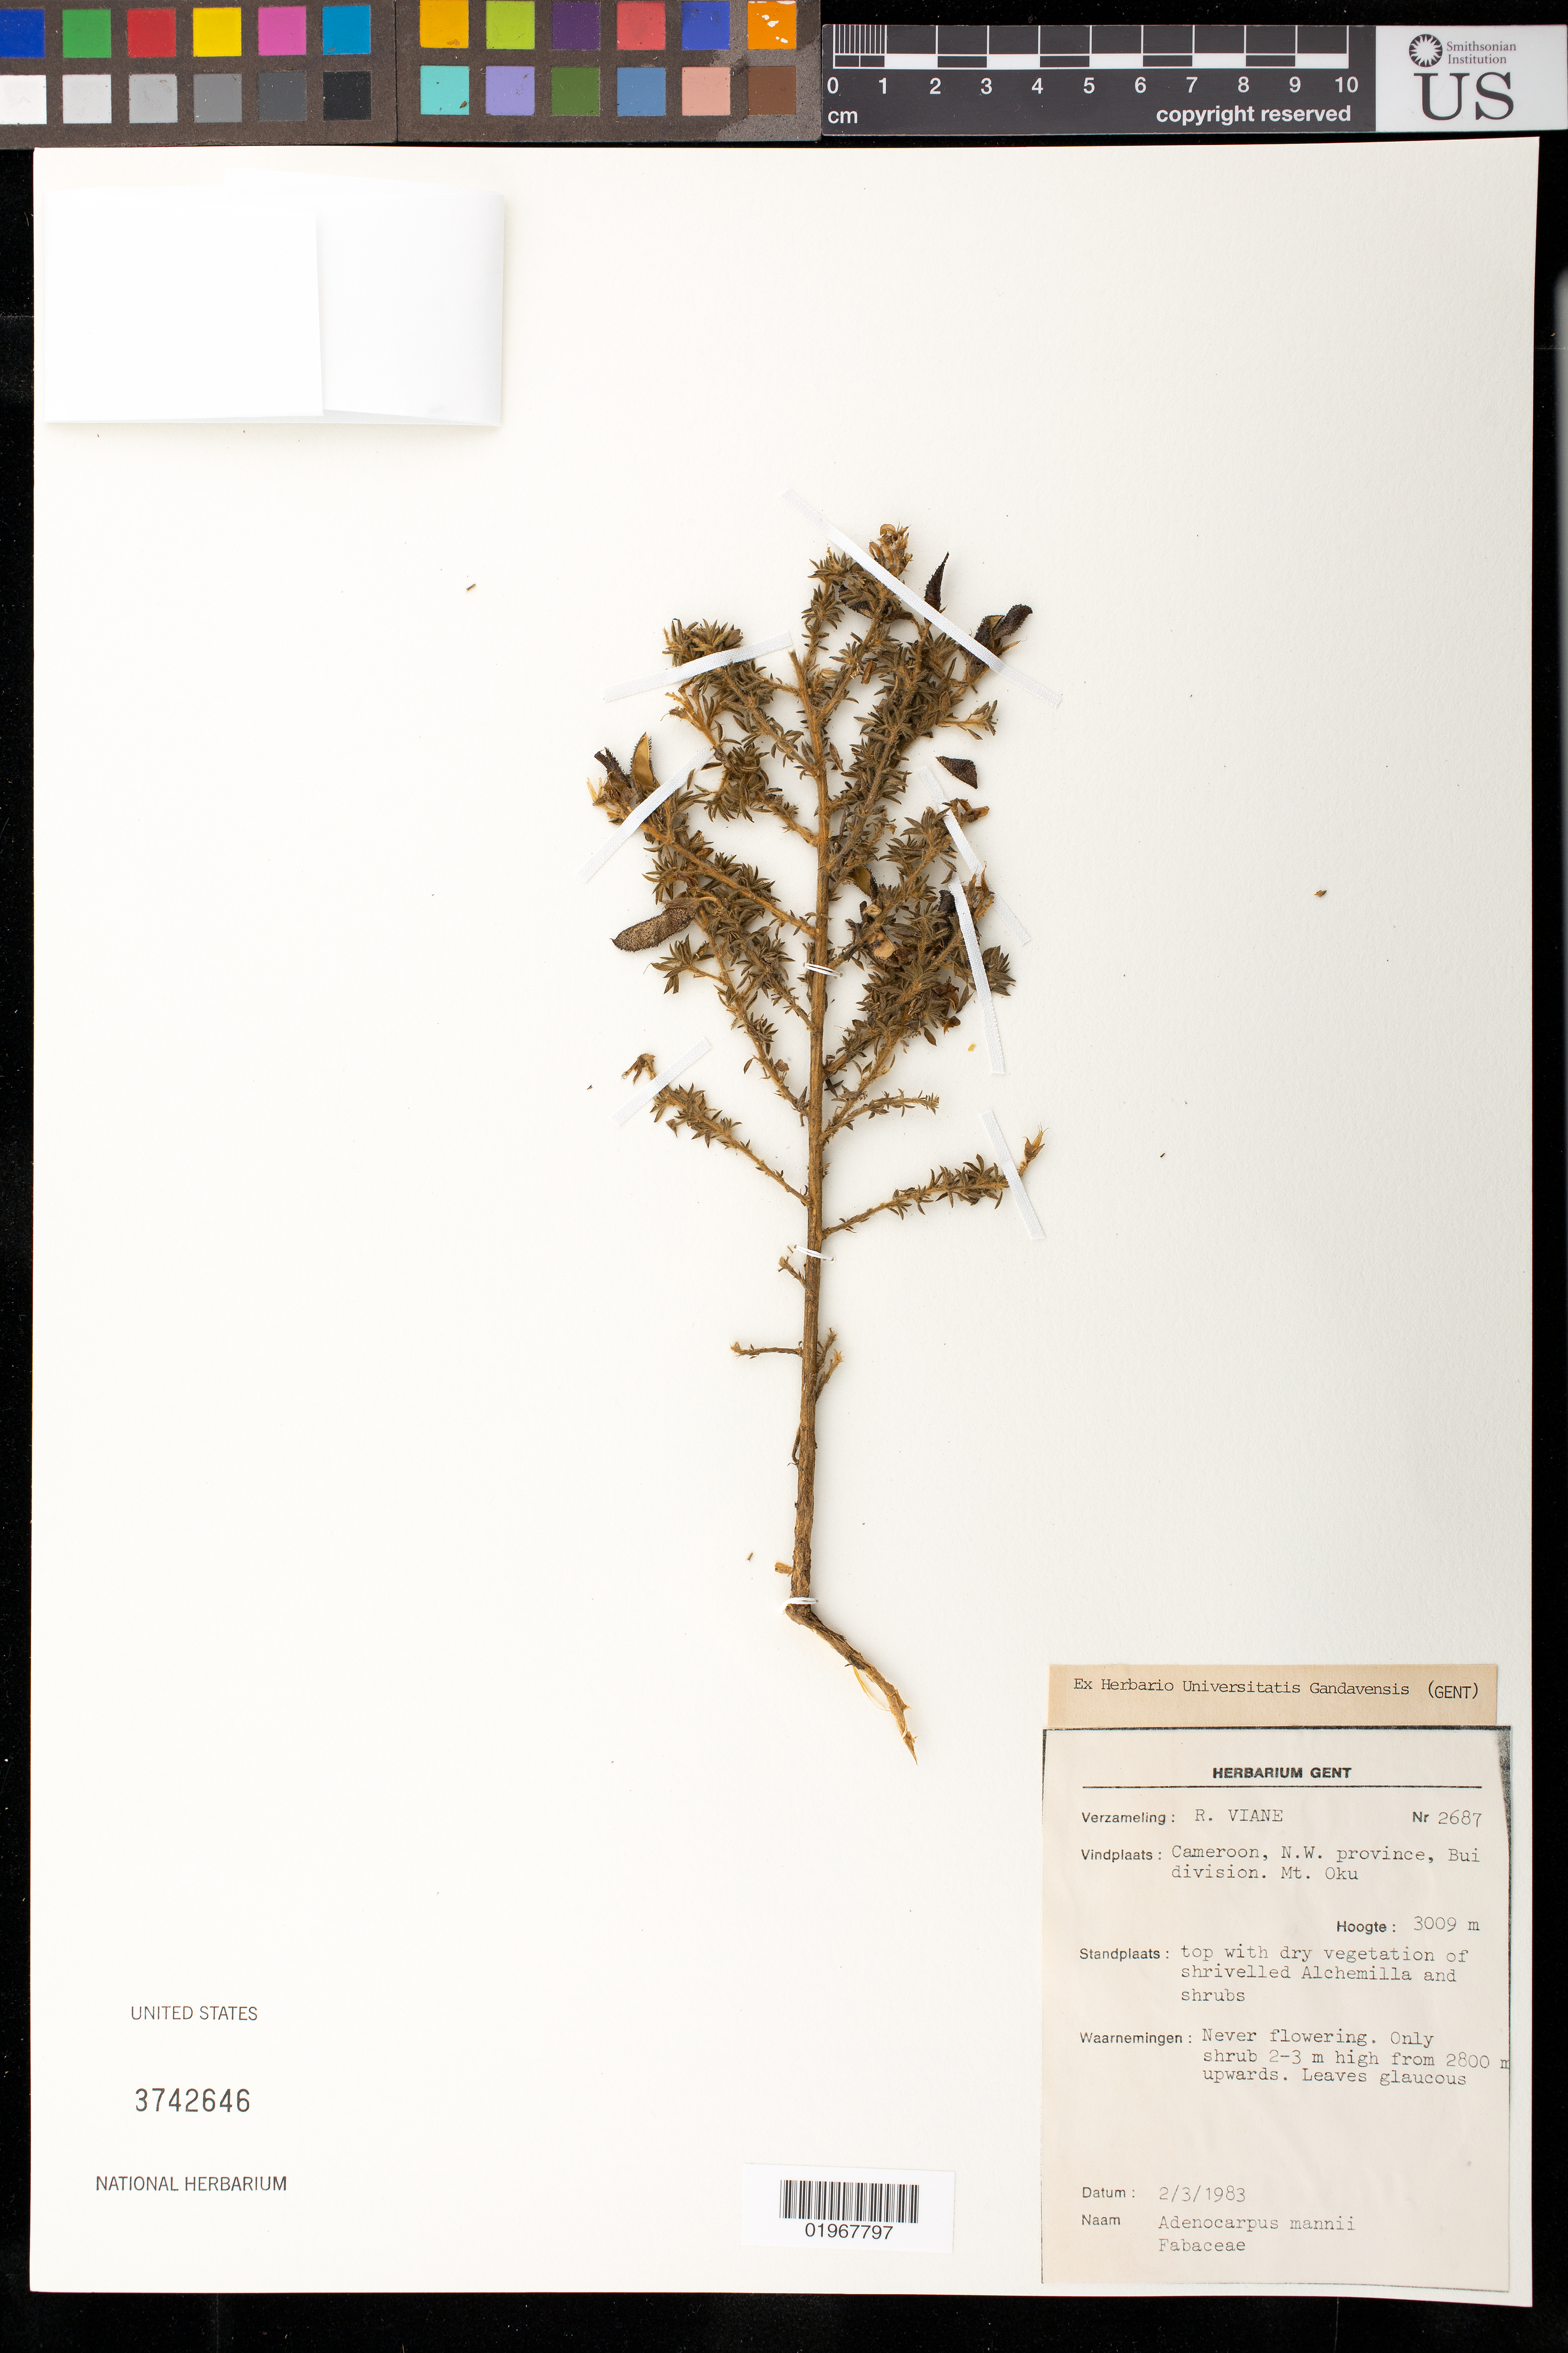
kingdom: Plantae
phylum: Tracheophyta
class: Magnoliopsida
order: Fabales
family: Fabaceae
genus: Adenocarpus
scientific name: Adenocarpus mannii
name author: (Hook. f.) Hook. f.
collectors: R. Viana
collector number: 2687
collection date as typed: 2/3/1983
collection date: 1983-02-03 or 1983-03-02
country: Cameroon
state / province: Nord-ouest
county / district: Bui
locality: Cameroon, N.W. province, Bui division. Mt. Oku.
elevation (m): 3009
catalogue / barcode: US 3742646